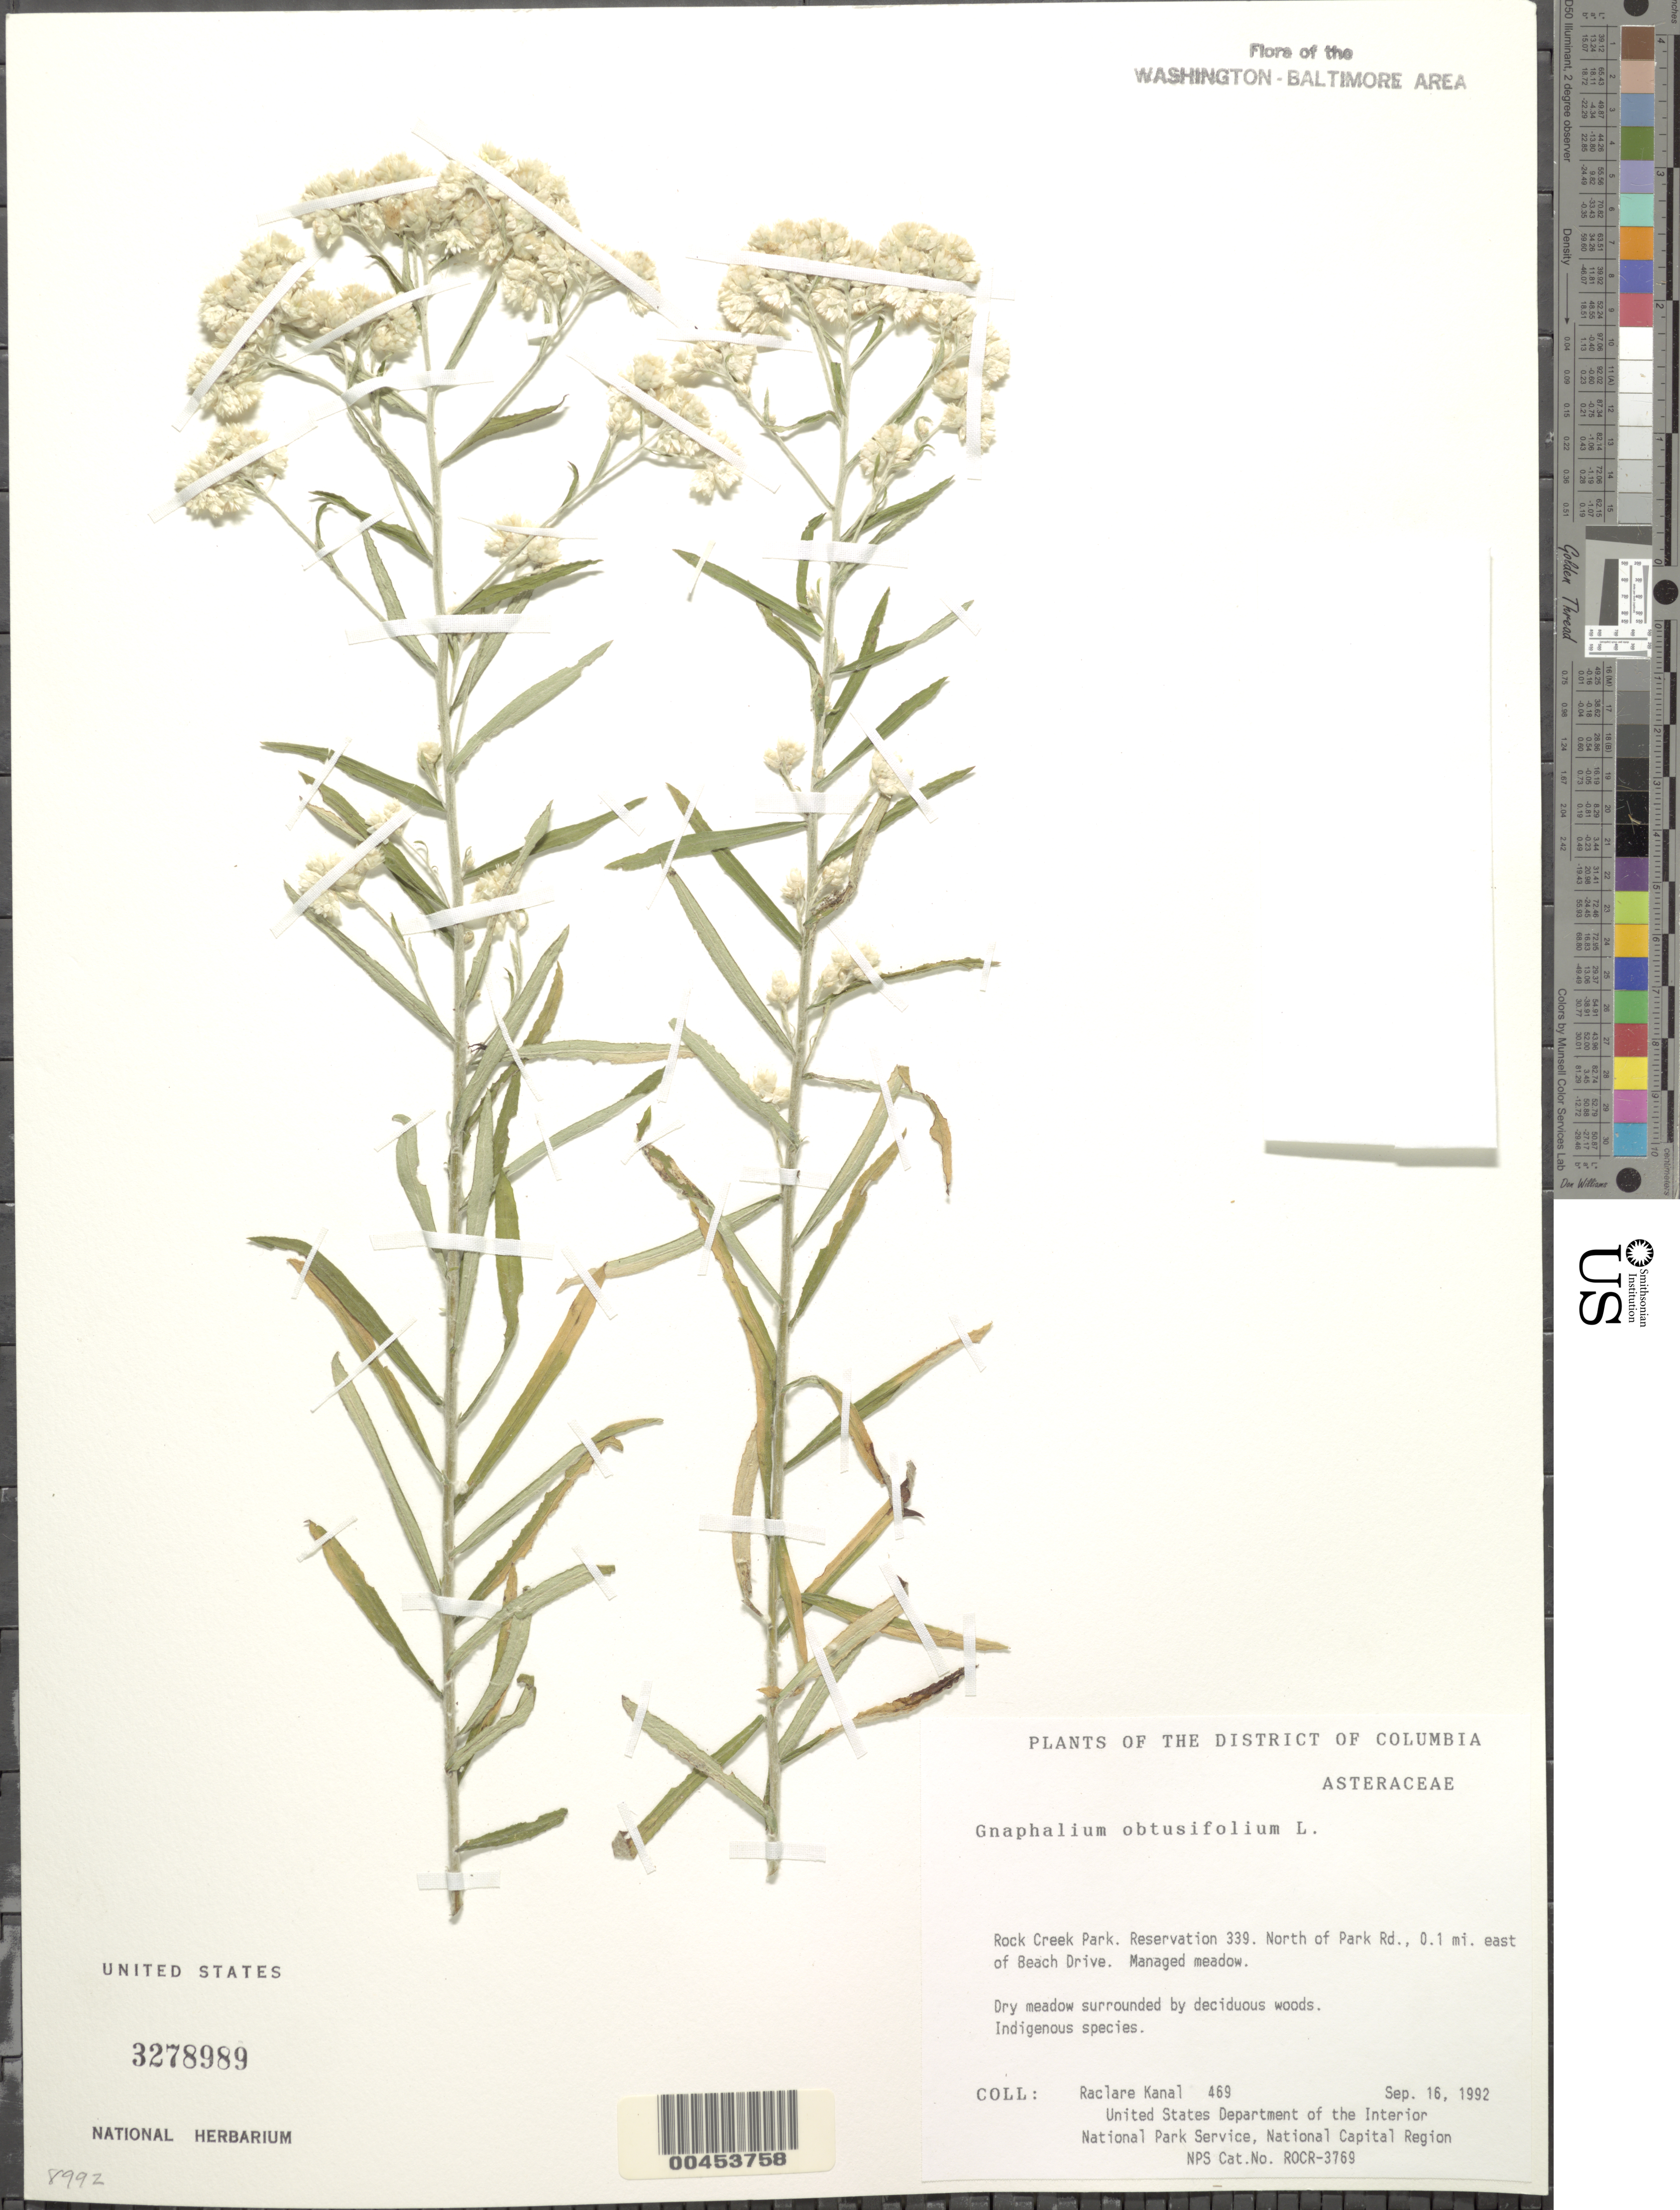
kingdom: Plantae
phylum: Tracheophyta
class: Magnoliopsida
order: Asterales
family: Asteraceae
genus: Pseudognaphalium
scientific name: Pseudognaphalium obtusifolium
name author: (L.) Hilliard & B.L. Burtt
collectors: R. Kanal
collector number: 469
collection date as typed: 16 Sep 1992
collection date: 1992-09-16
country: United States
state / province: District of Columbia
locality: Rock Creek Park, Res 339, north of Park Road, E of Beach Dr. Rock Creek Park & vicinity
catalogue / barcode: US 3278989